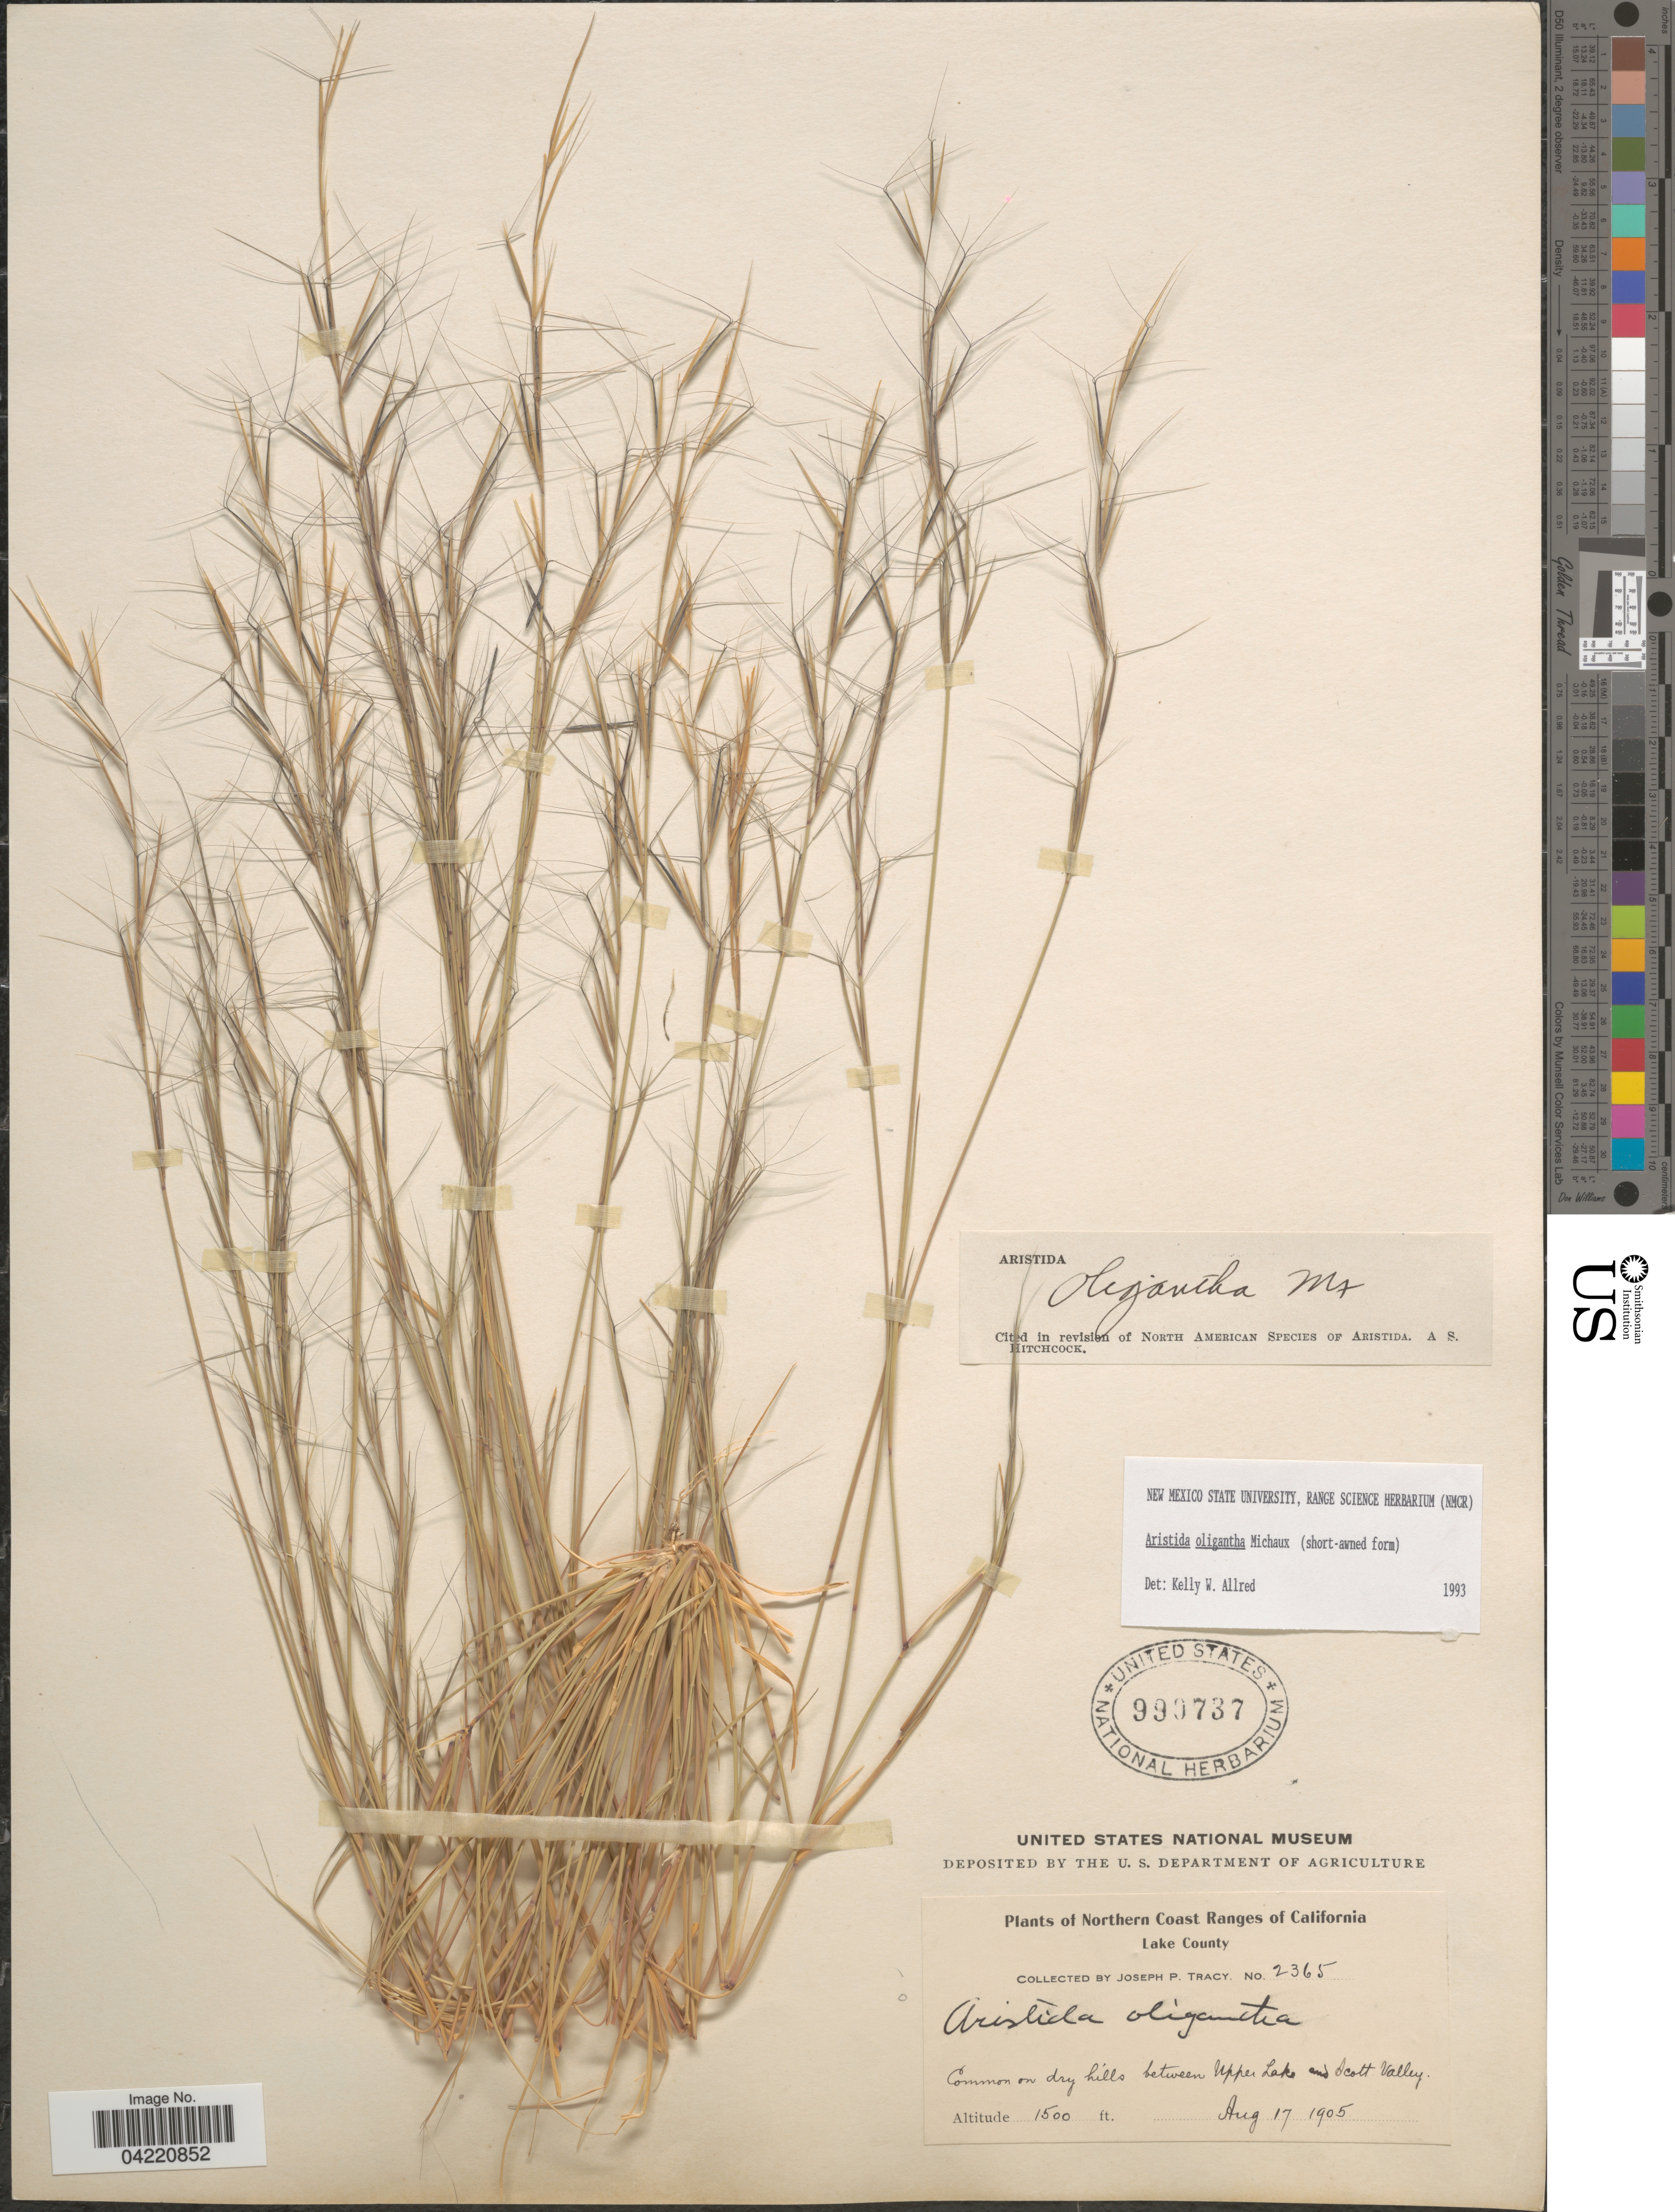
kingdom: Plantae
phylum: Tracheophyta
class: Liliopsida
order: Poales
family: Poaceae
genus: Aristida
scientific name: Aristida oligantha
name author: Michx.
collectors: J. Tracy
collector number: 2365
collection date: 1905-08-17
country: United States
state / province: California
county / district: Lake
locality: Northern Coast Ranges of California Lake County. Common on dry hills between Upper Lake and Scott Valley.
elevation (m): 457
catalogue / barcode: US 990737